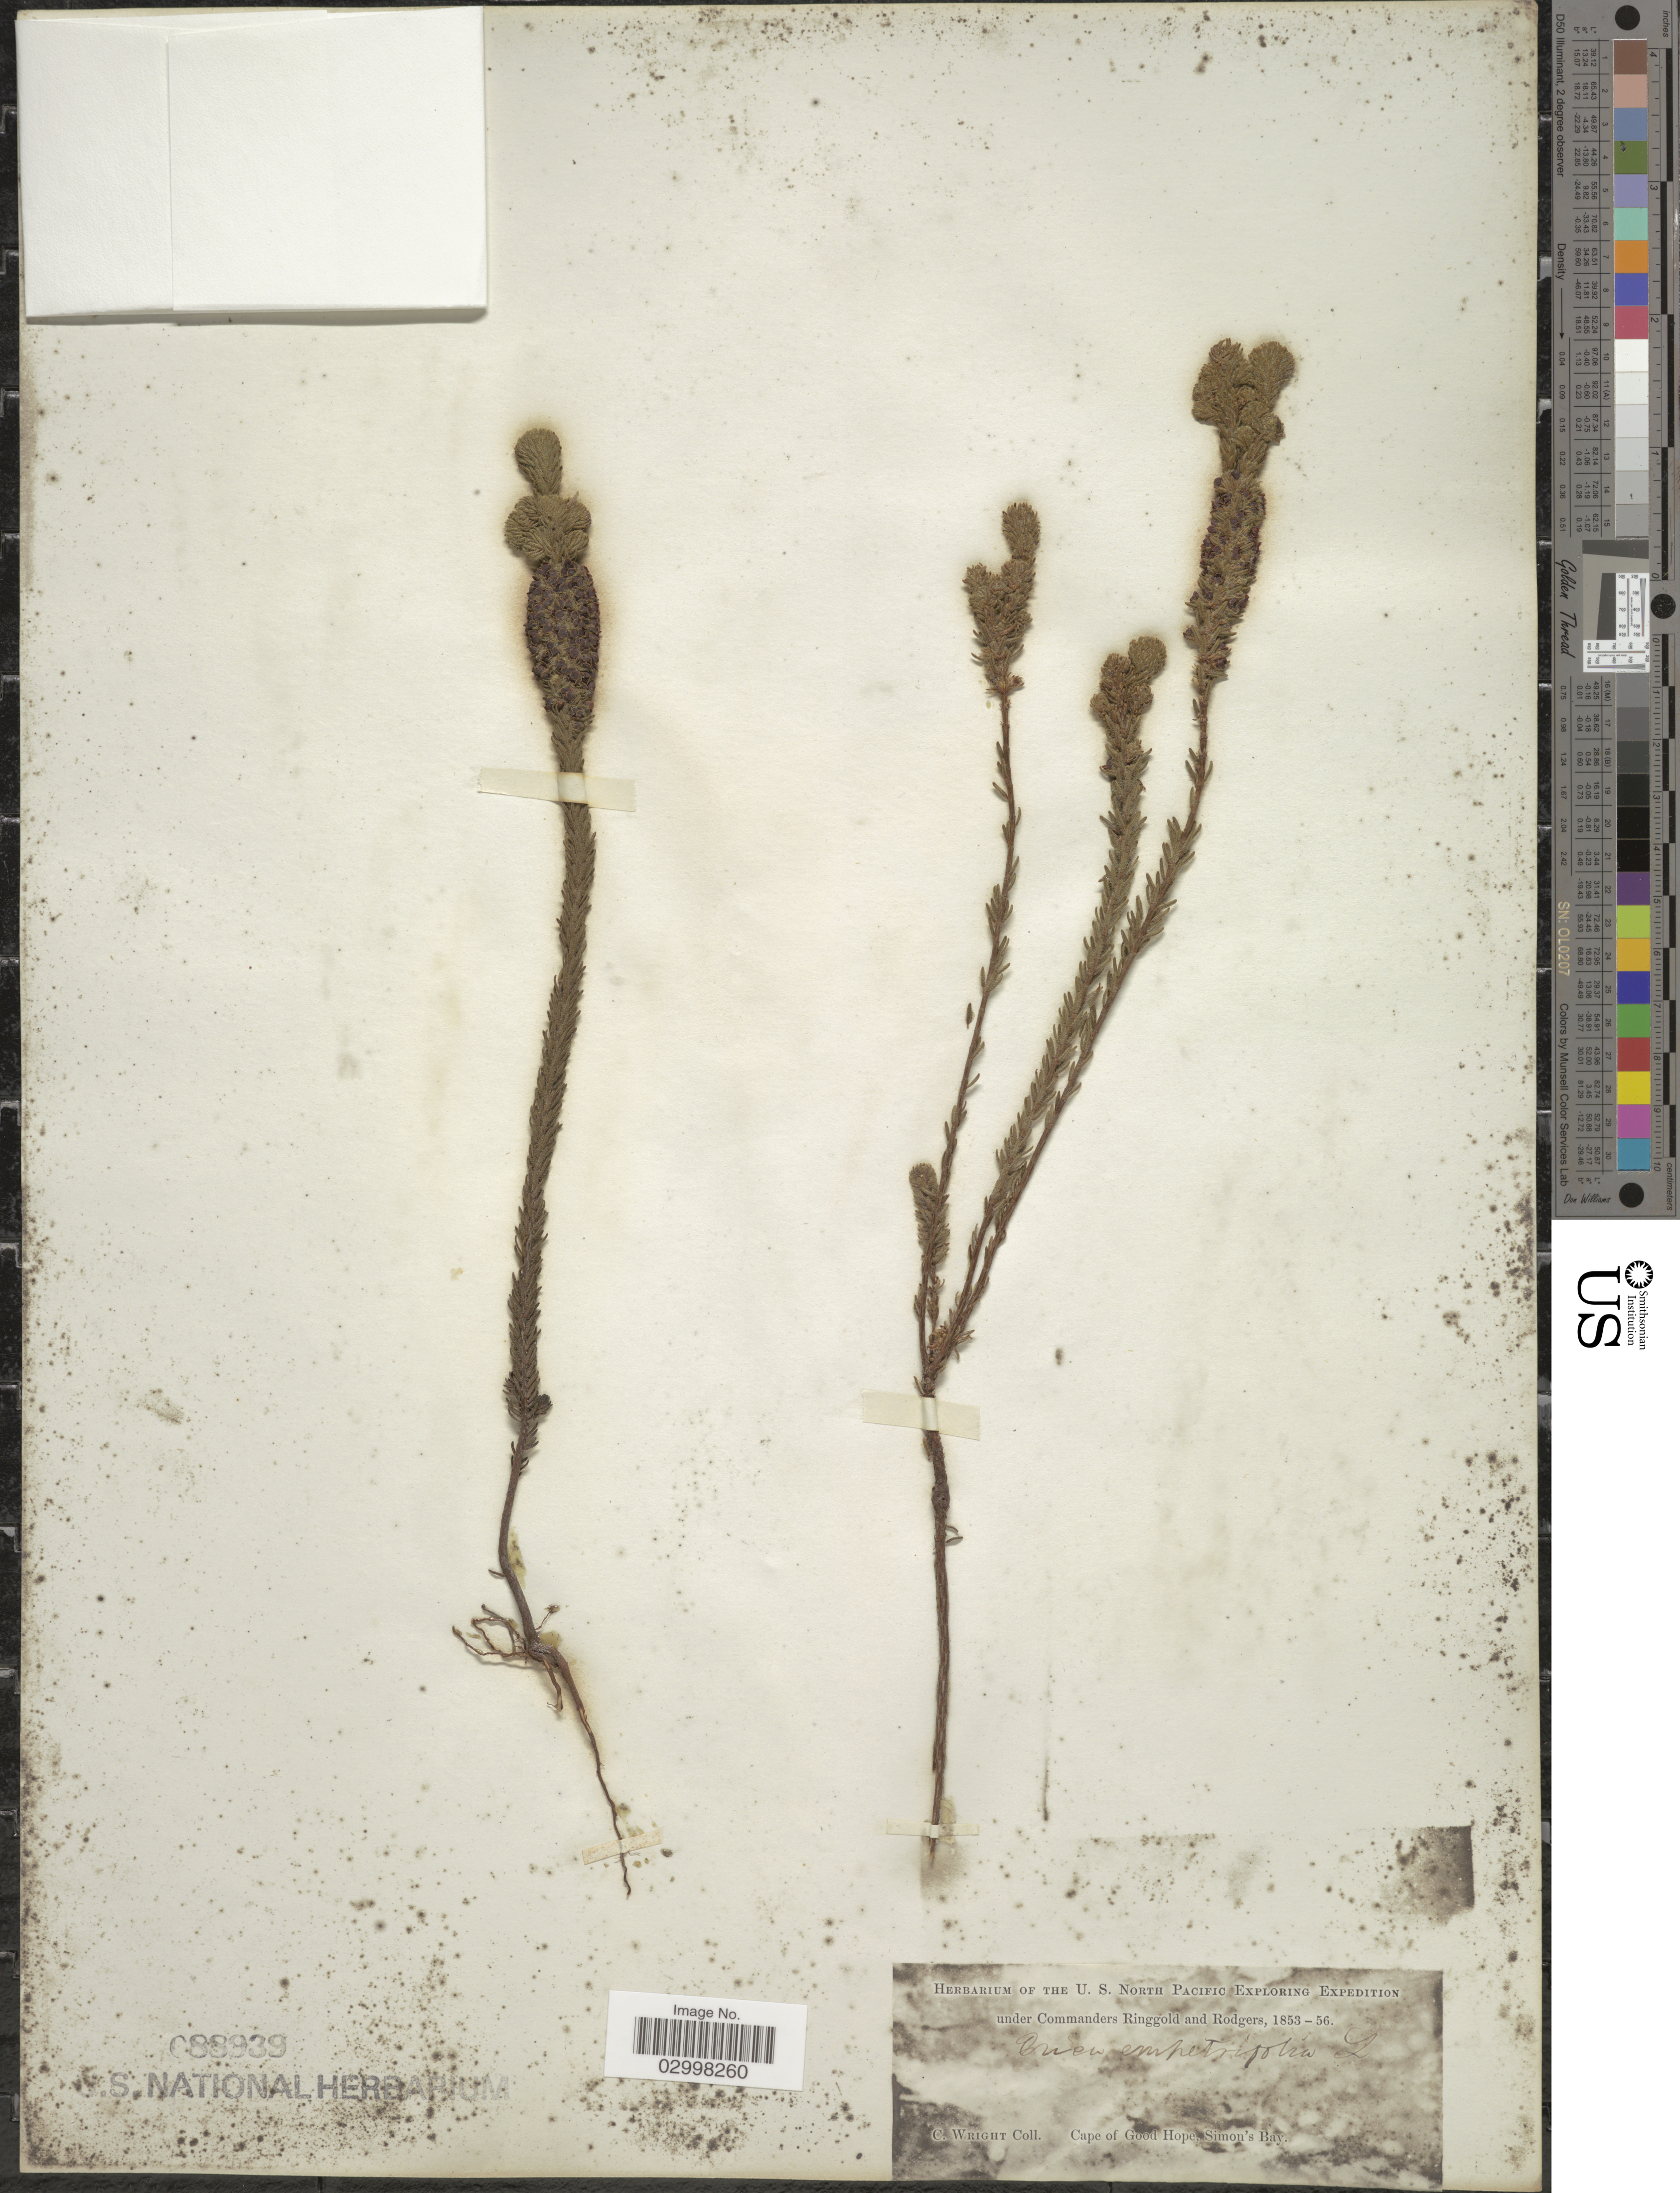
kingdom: Plantae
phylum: Tracheophyta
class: Magnoliopsida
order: Ericales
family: Ericaceae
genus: Erica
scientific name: Erica empetroides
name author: Andrews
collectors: C. Wright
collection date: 1853/1856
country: South Africa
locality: Cape Good Hope, Simon's Bay.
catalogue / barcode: US 88939